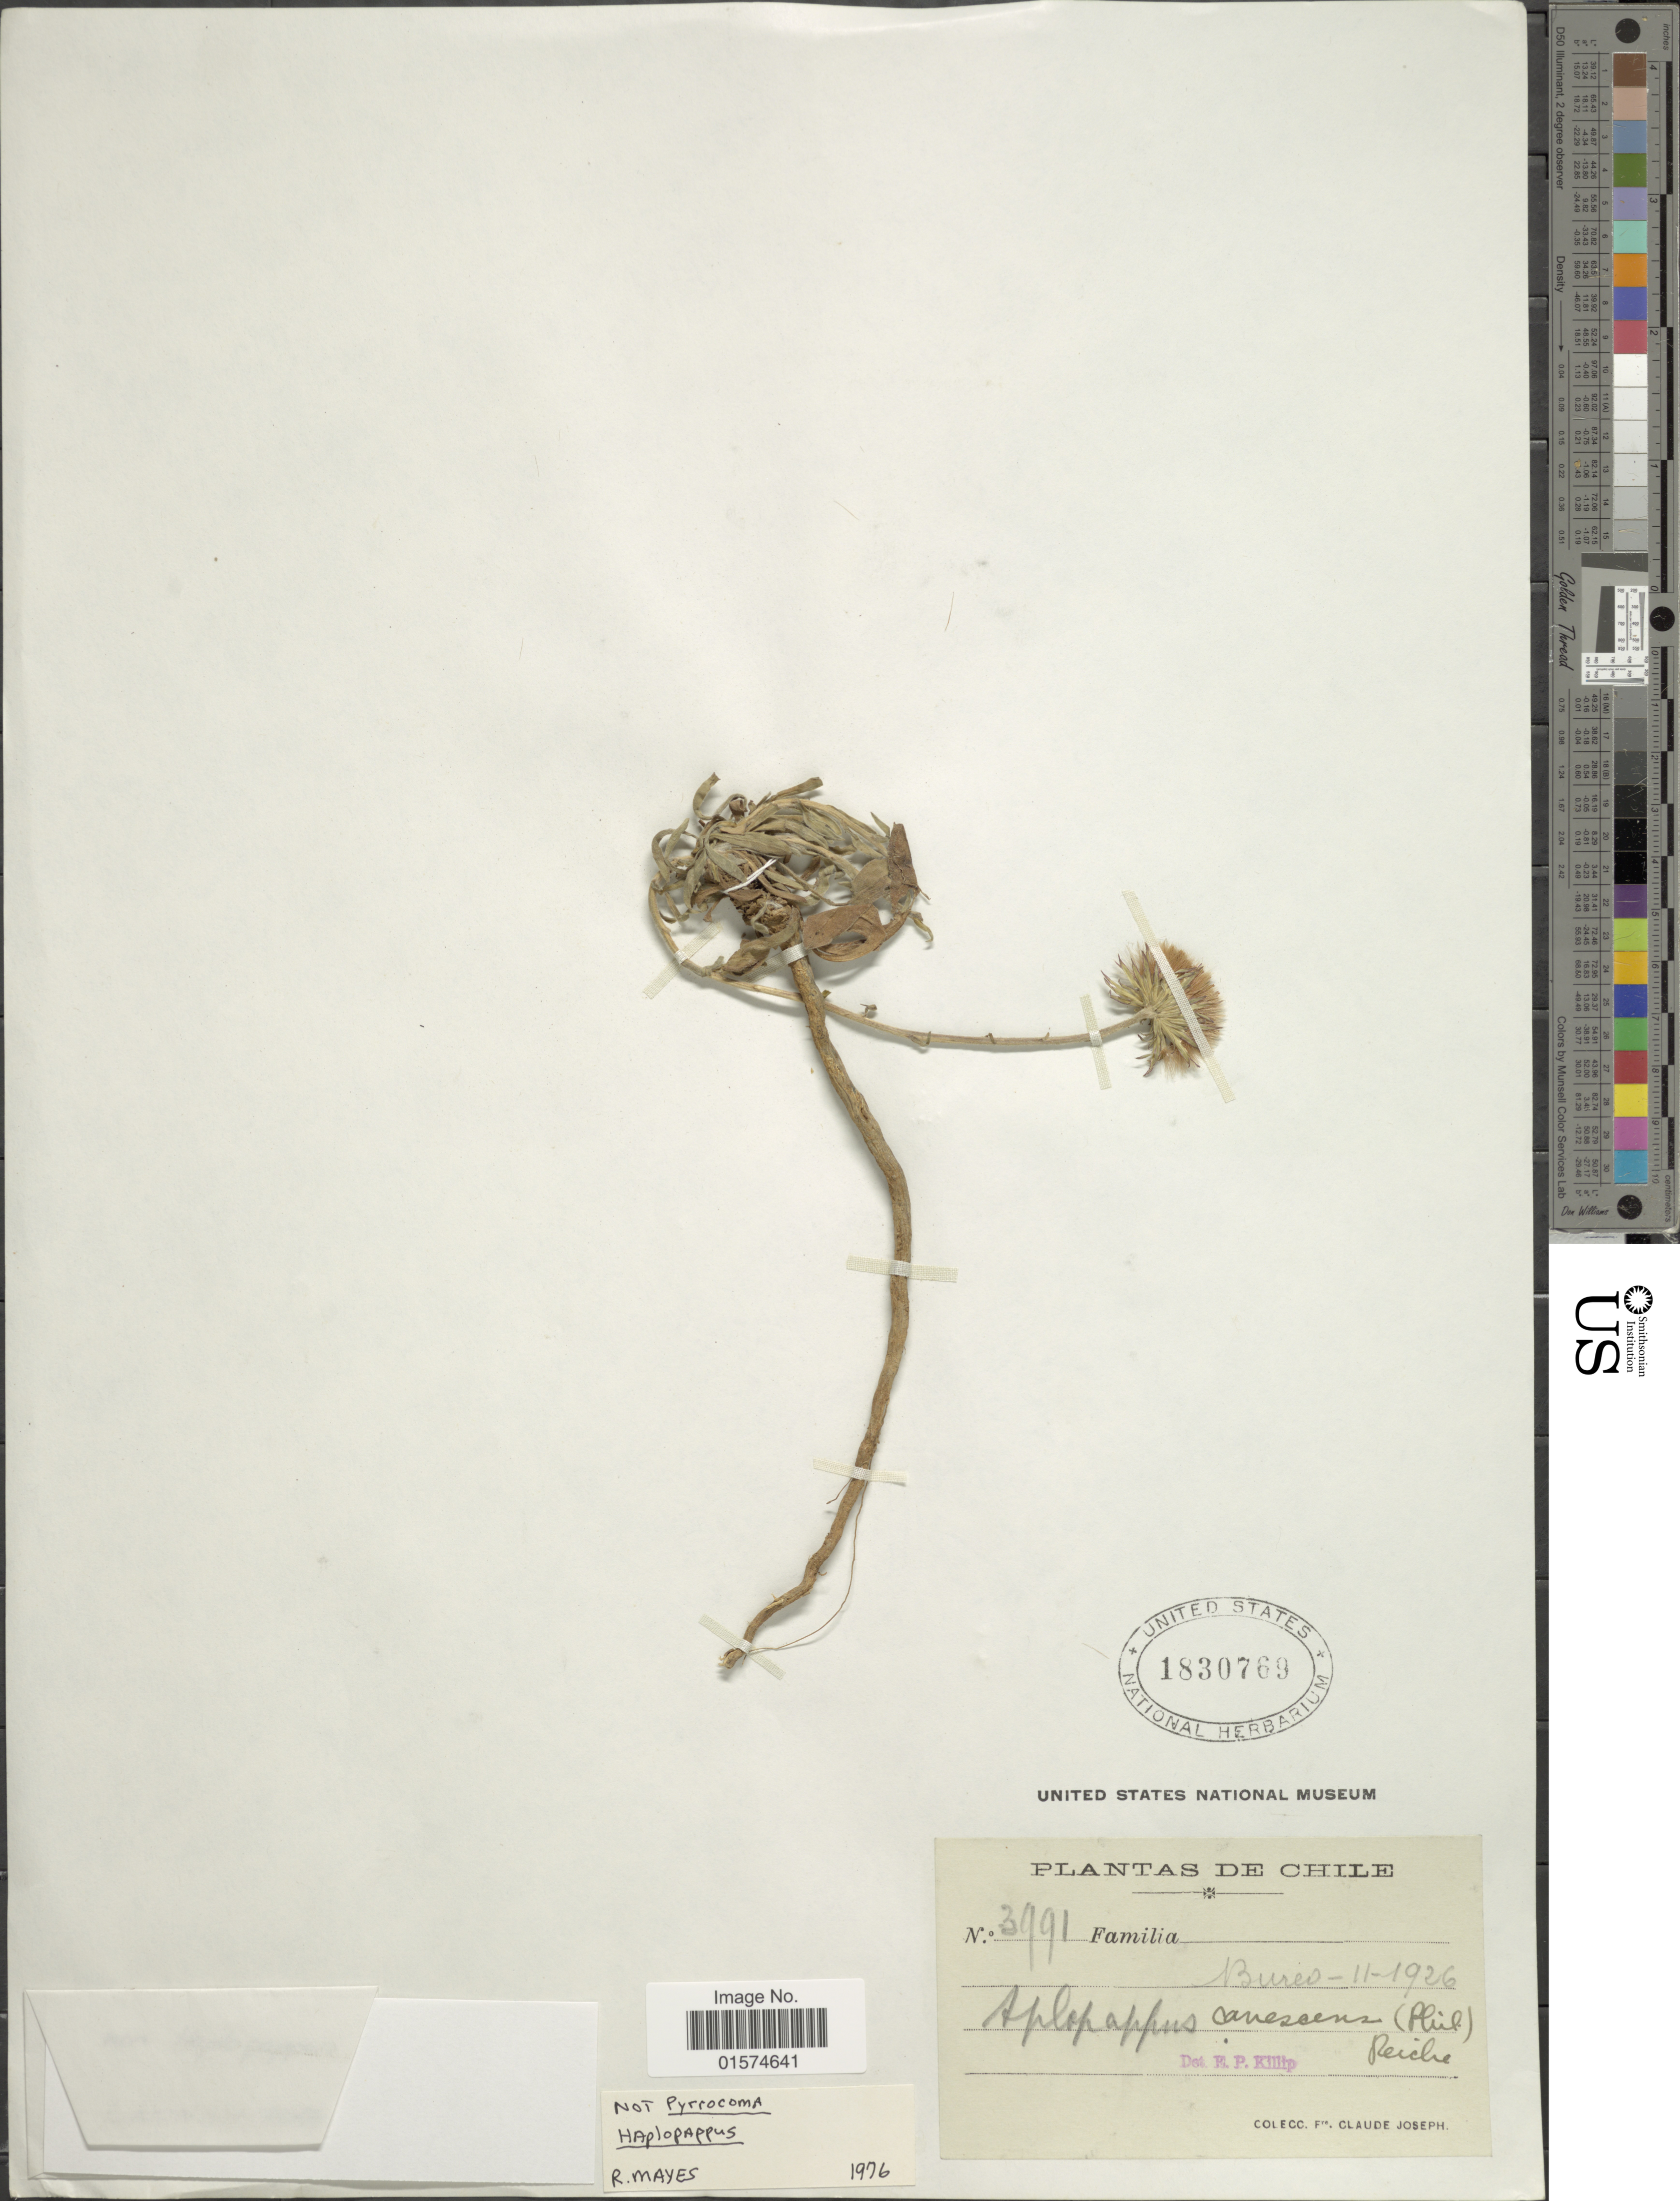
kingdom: Plantae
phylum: Tracheophyta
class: Magnoliopsida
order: Asterales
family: Asteraceae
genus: Haplopappus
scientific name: Haplopappus sp.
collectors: Frere Claude Joseph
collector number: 3991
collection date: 1926-11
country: Chile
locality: Bureo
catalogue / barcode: US 1830769